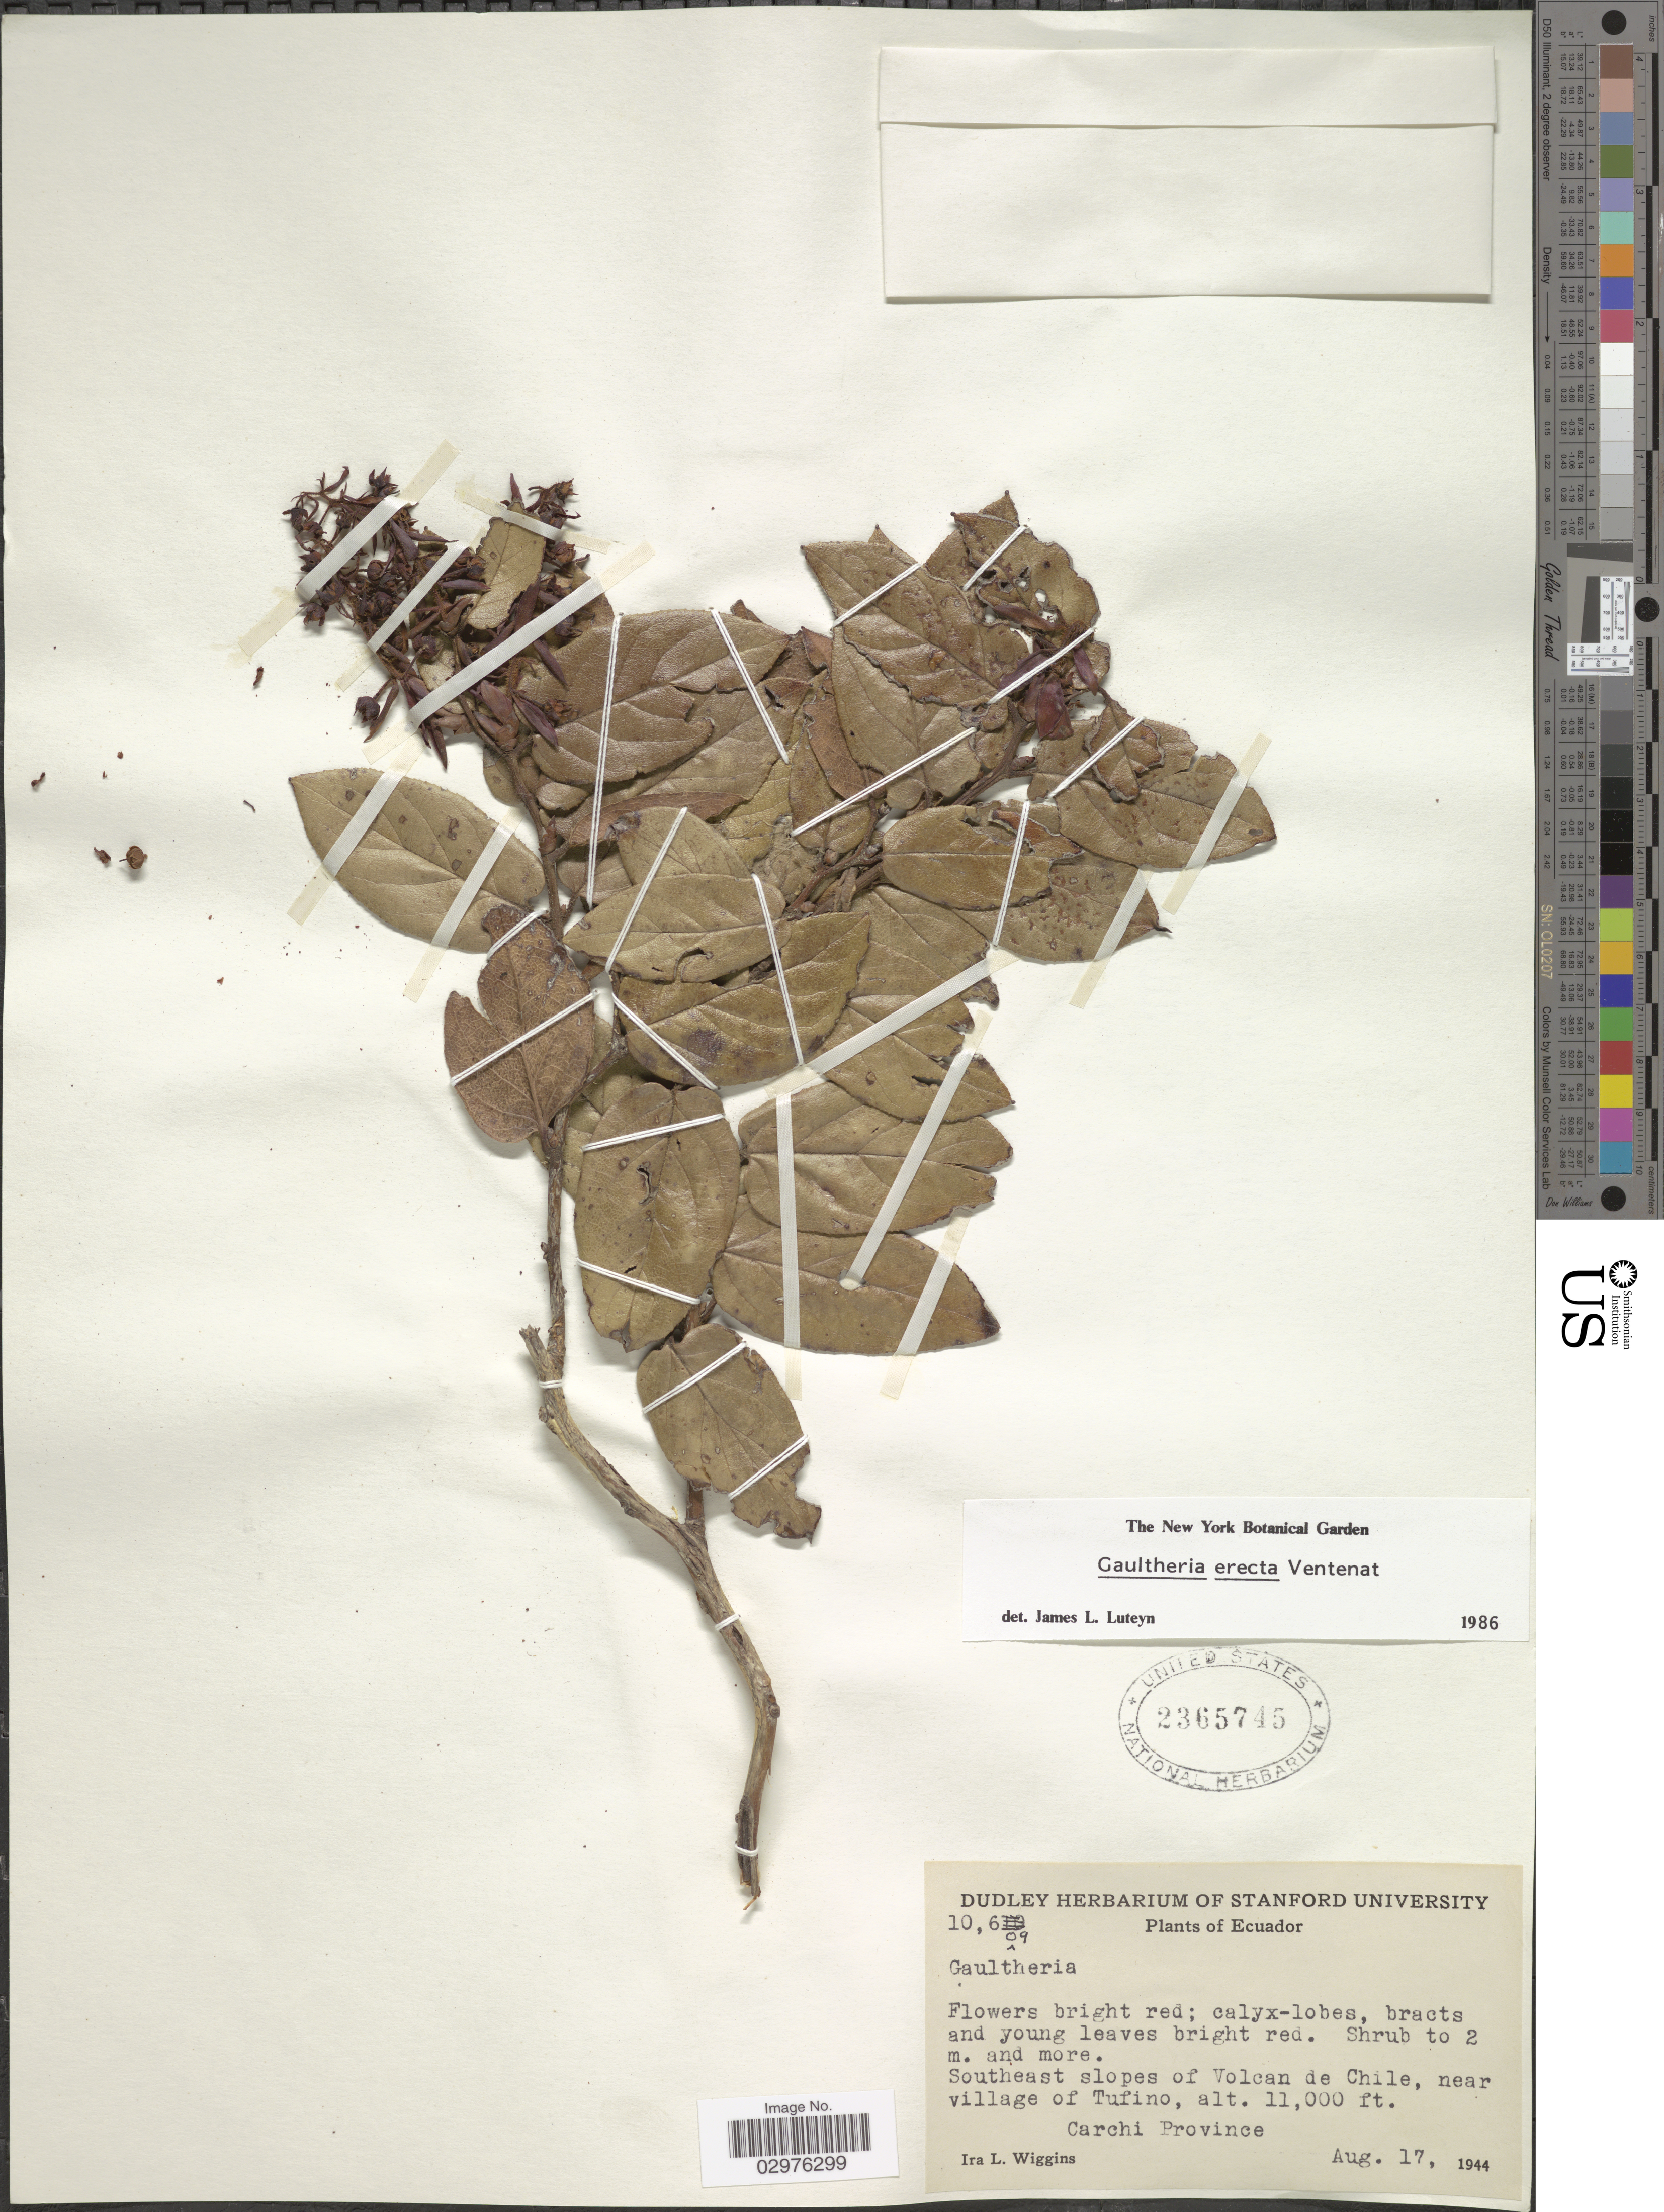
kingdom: Plantae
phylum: Tracheophyta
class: Magnoliopsida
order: Ericales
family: Ericaceae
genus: Gaultheria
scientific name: Gaultheria erecta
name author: Vent.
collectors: I. L. Wiggins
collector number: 10609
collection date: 1944-08-17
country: Ecuador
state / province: Carchi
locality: Southeast slopes of Volcan de Chile, near village of Tufino. Carchi Province.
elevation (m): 3353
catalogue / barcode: US 2365745